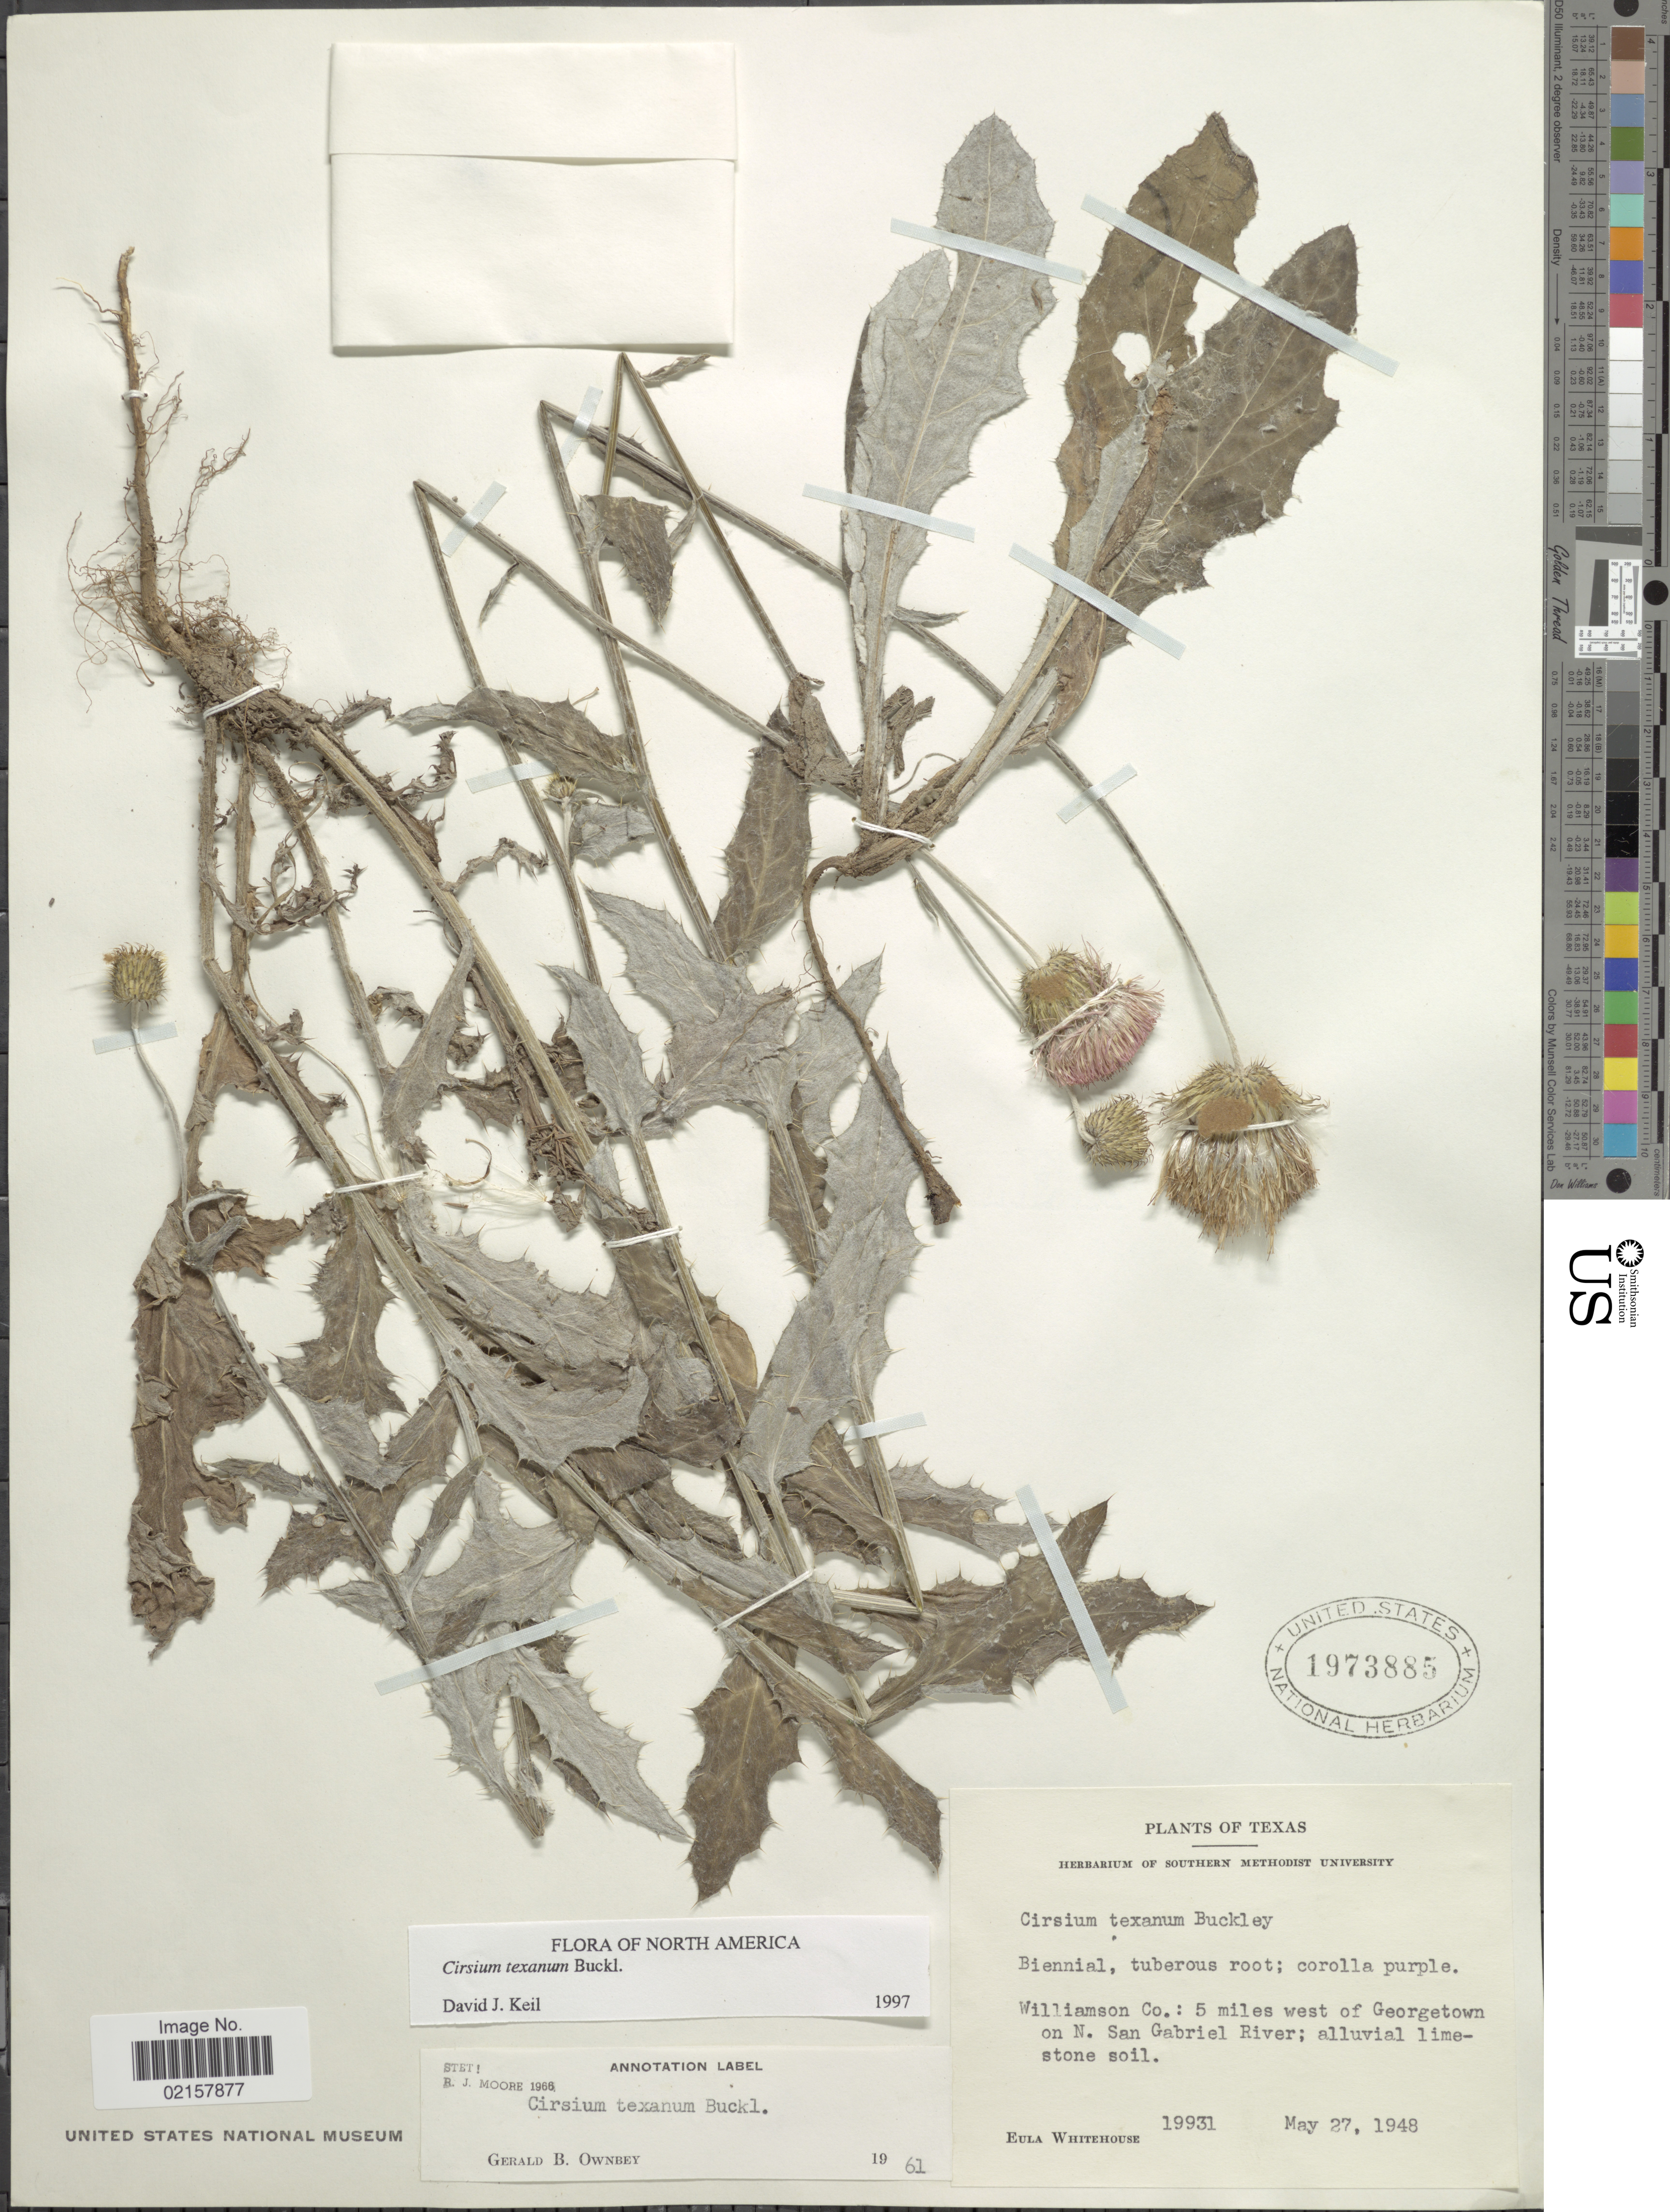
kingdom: Plantae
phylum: Tracheophyta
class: Magnoliopsida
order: Asterales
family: Asteraceae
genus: Cirsium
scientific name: Cirsium texanum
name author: Buckley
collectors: E. Whitehouse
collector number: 19931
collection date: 1948-05-27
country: United States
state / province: Texas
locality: Williamson Co.: 5 miles west of Georgetown on N. San Gabriel River.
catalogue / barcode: US 1973885